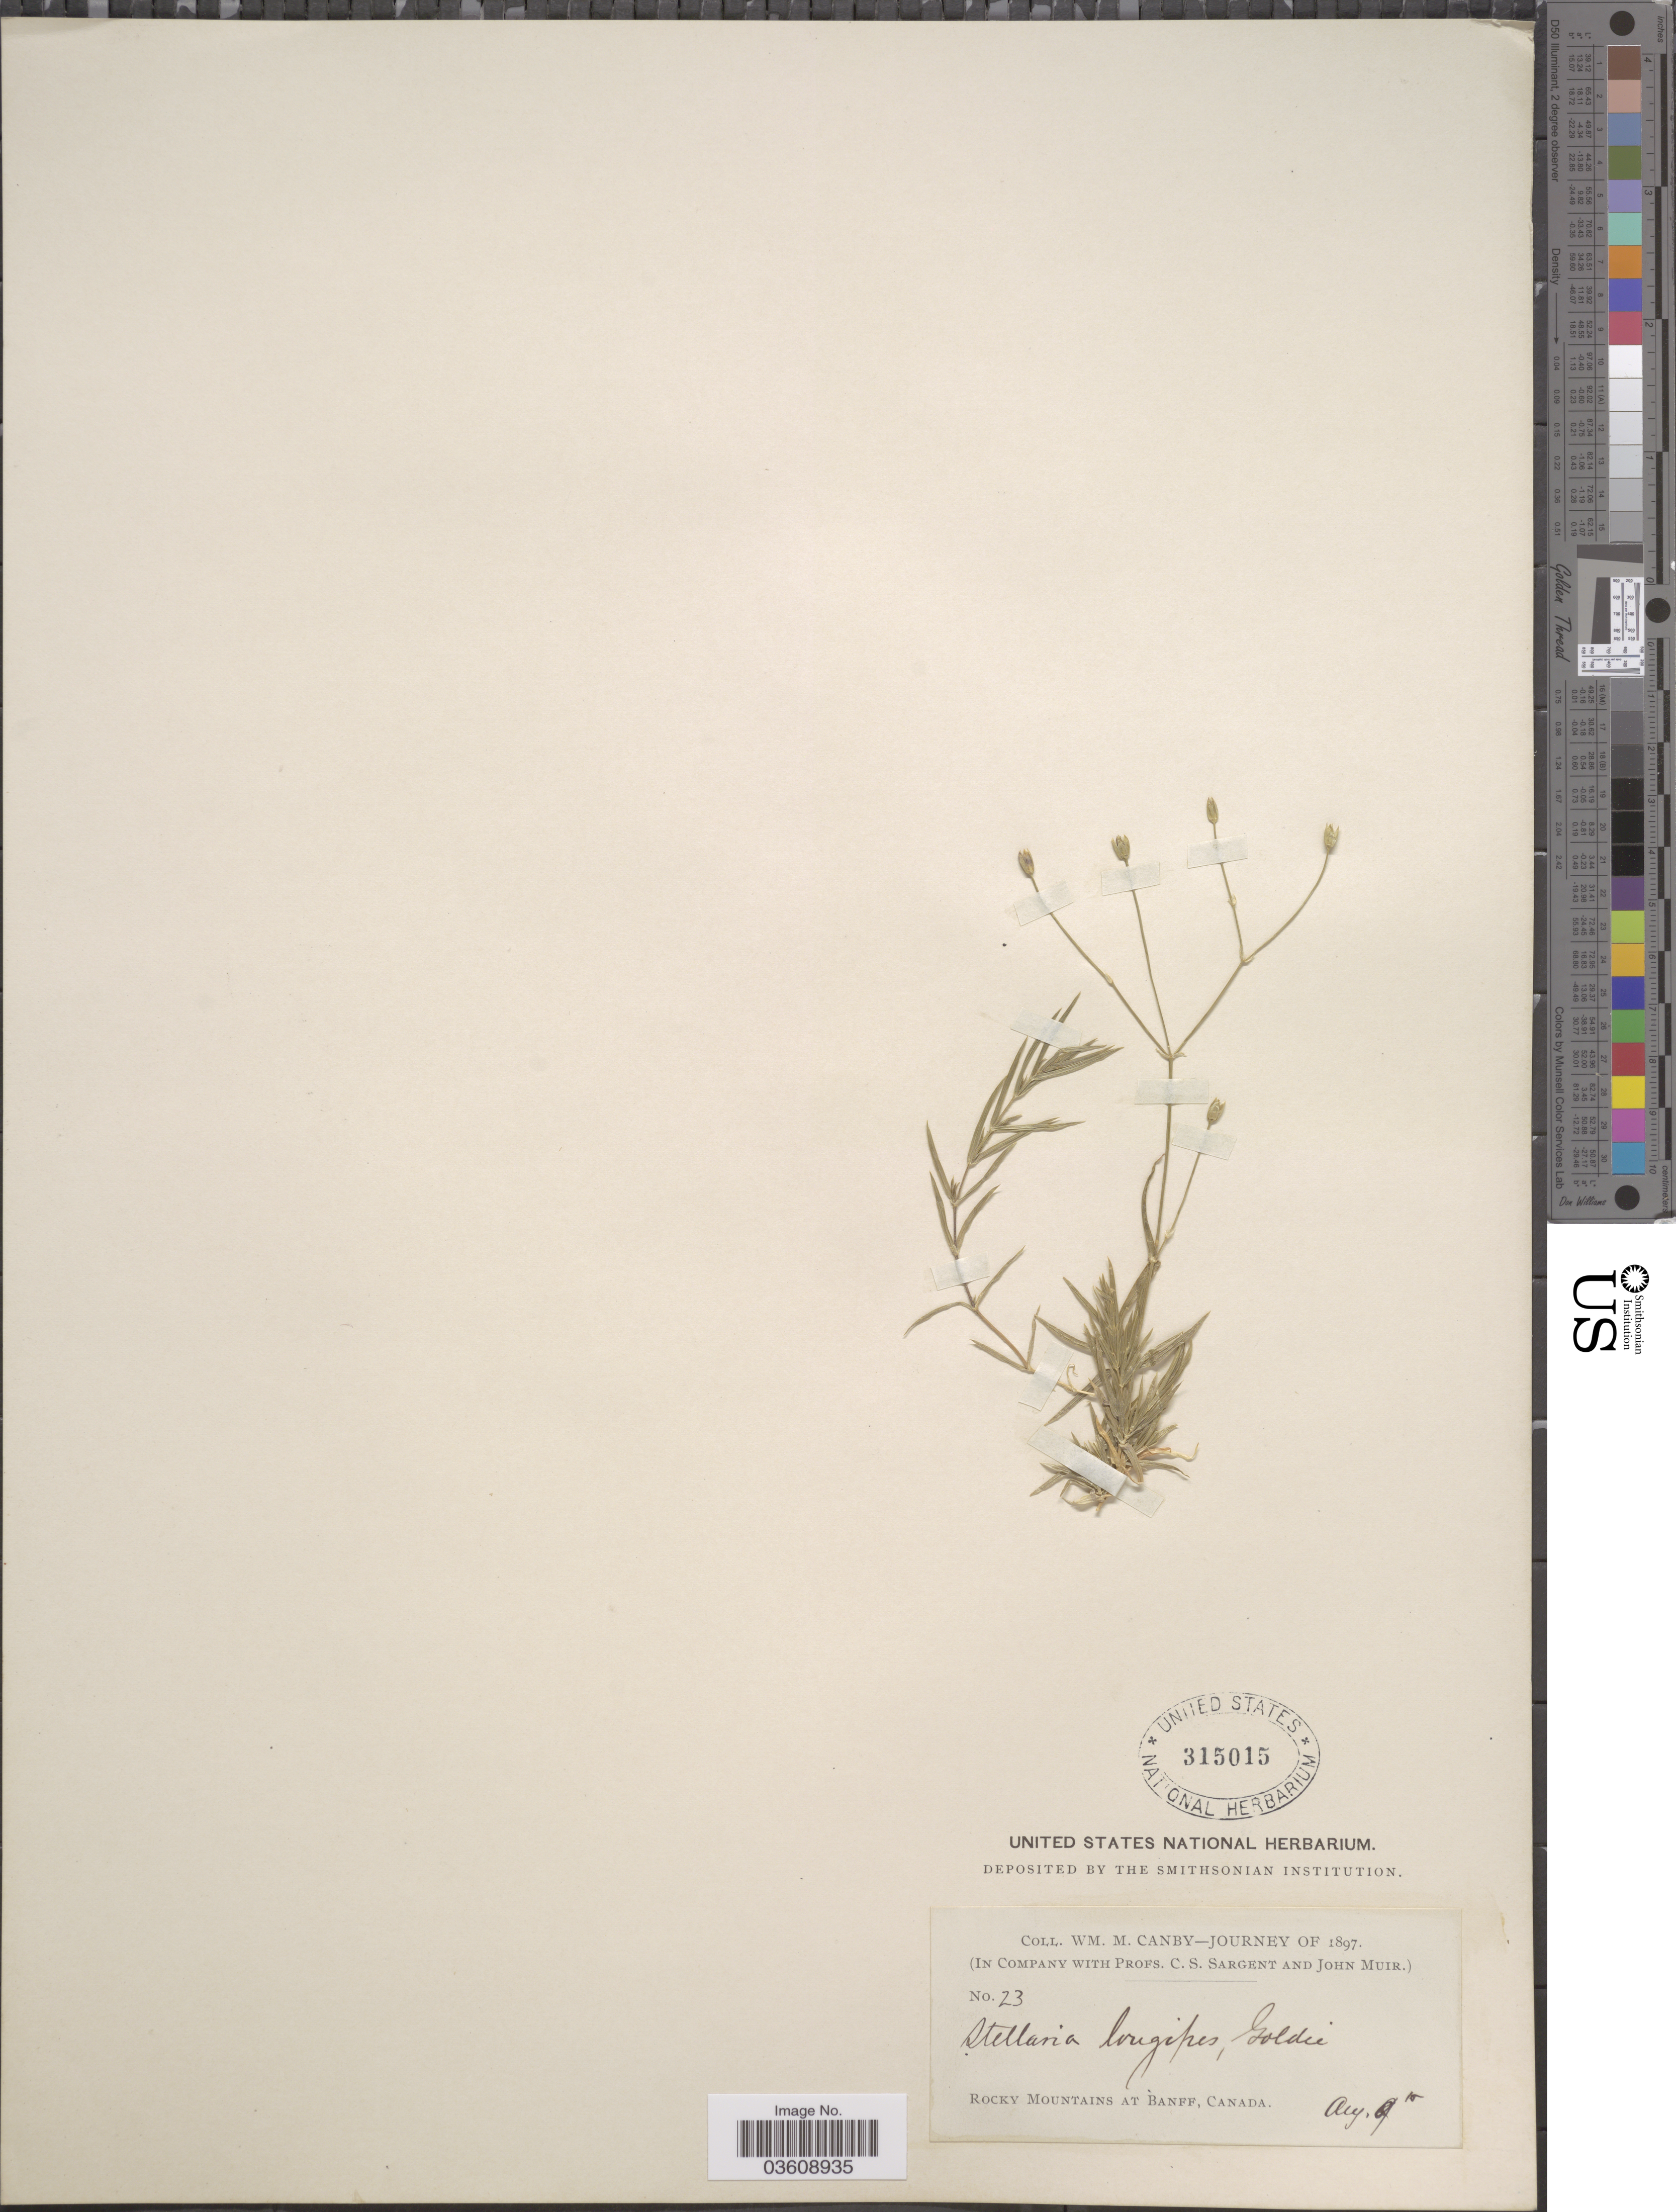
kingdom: Plantae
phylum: Tracheophyta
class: Magnoliopsida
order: Caryophyllales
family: Caryophyllaceae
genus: Stellaria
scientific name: Stellaria longipes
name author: Goldie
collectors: W. M. Canby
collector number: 23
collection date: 1897-08-09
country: Canada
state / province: Alberta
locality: Rocky Mountains at Banff.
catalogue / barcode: US 315015